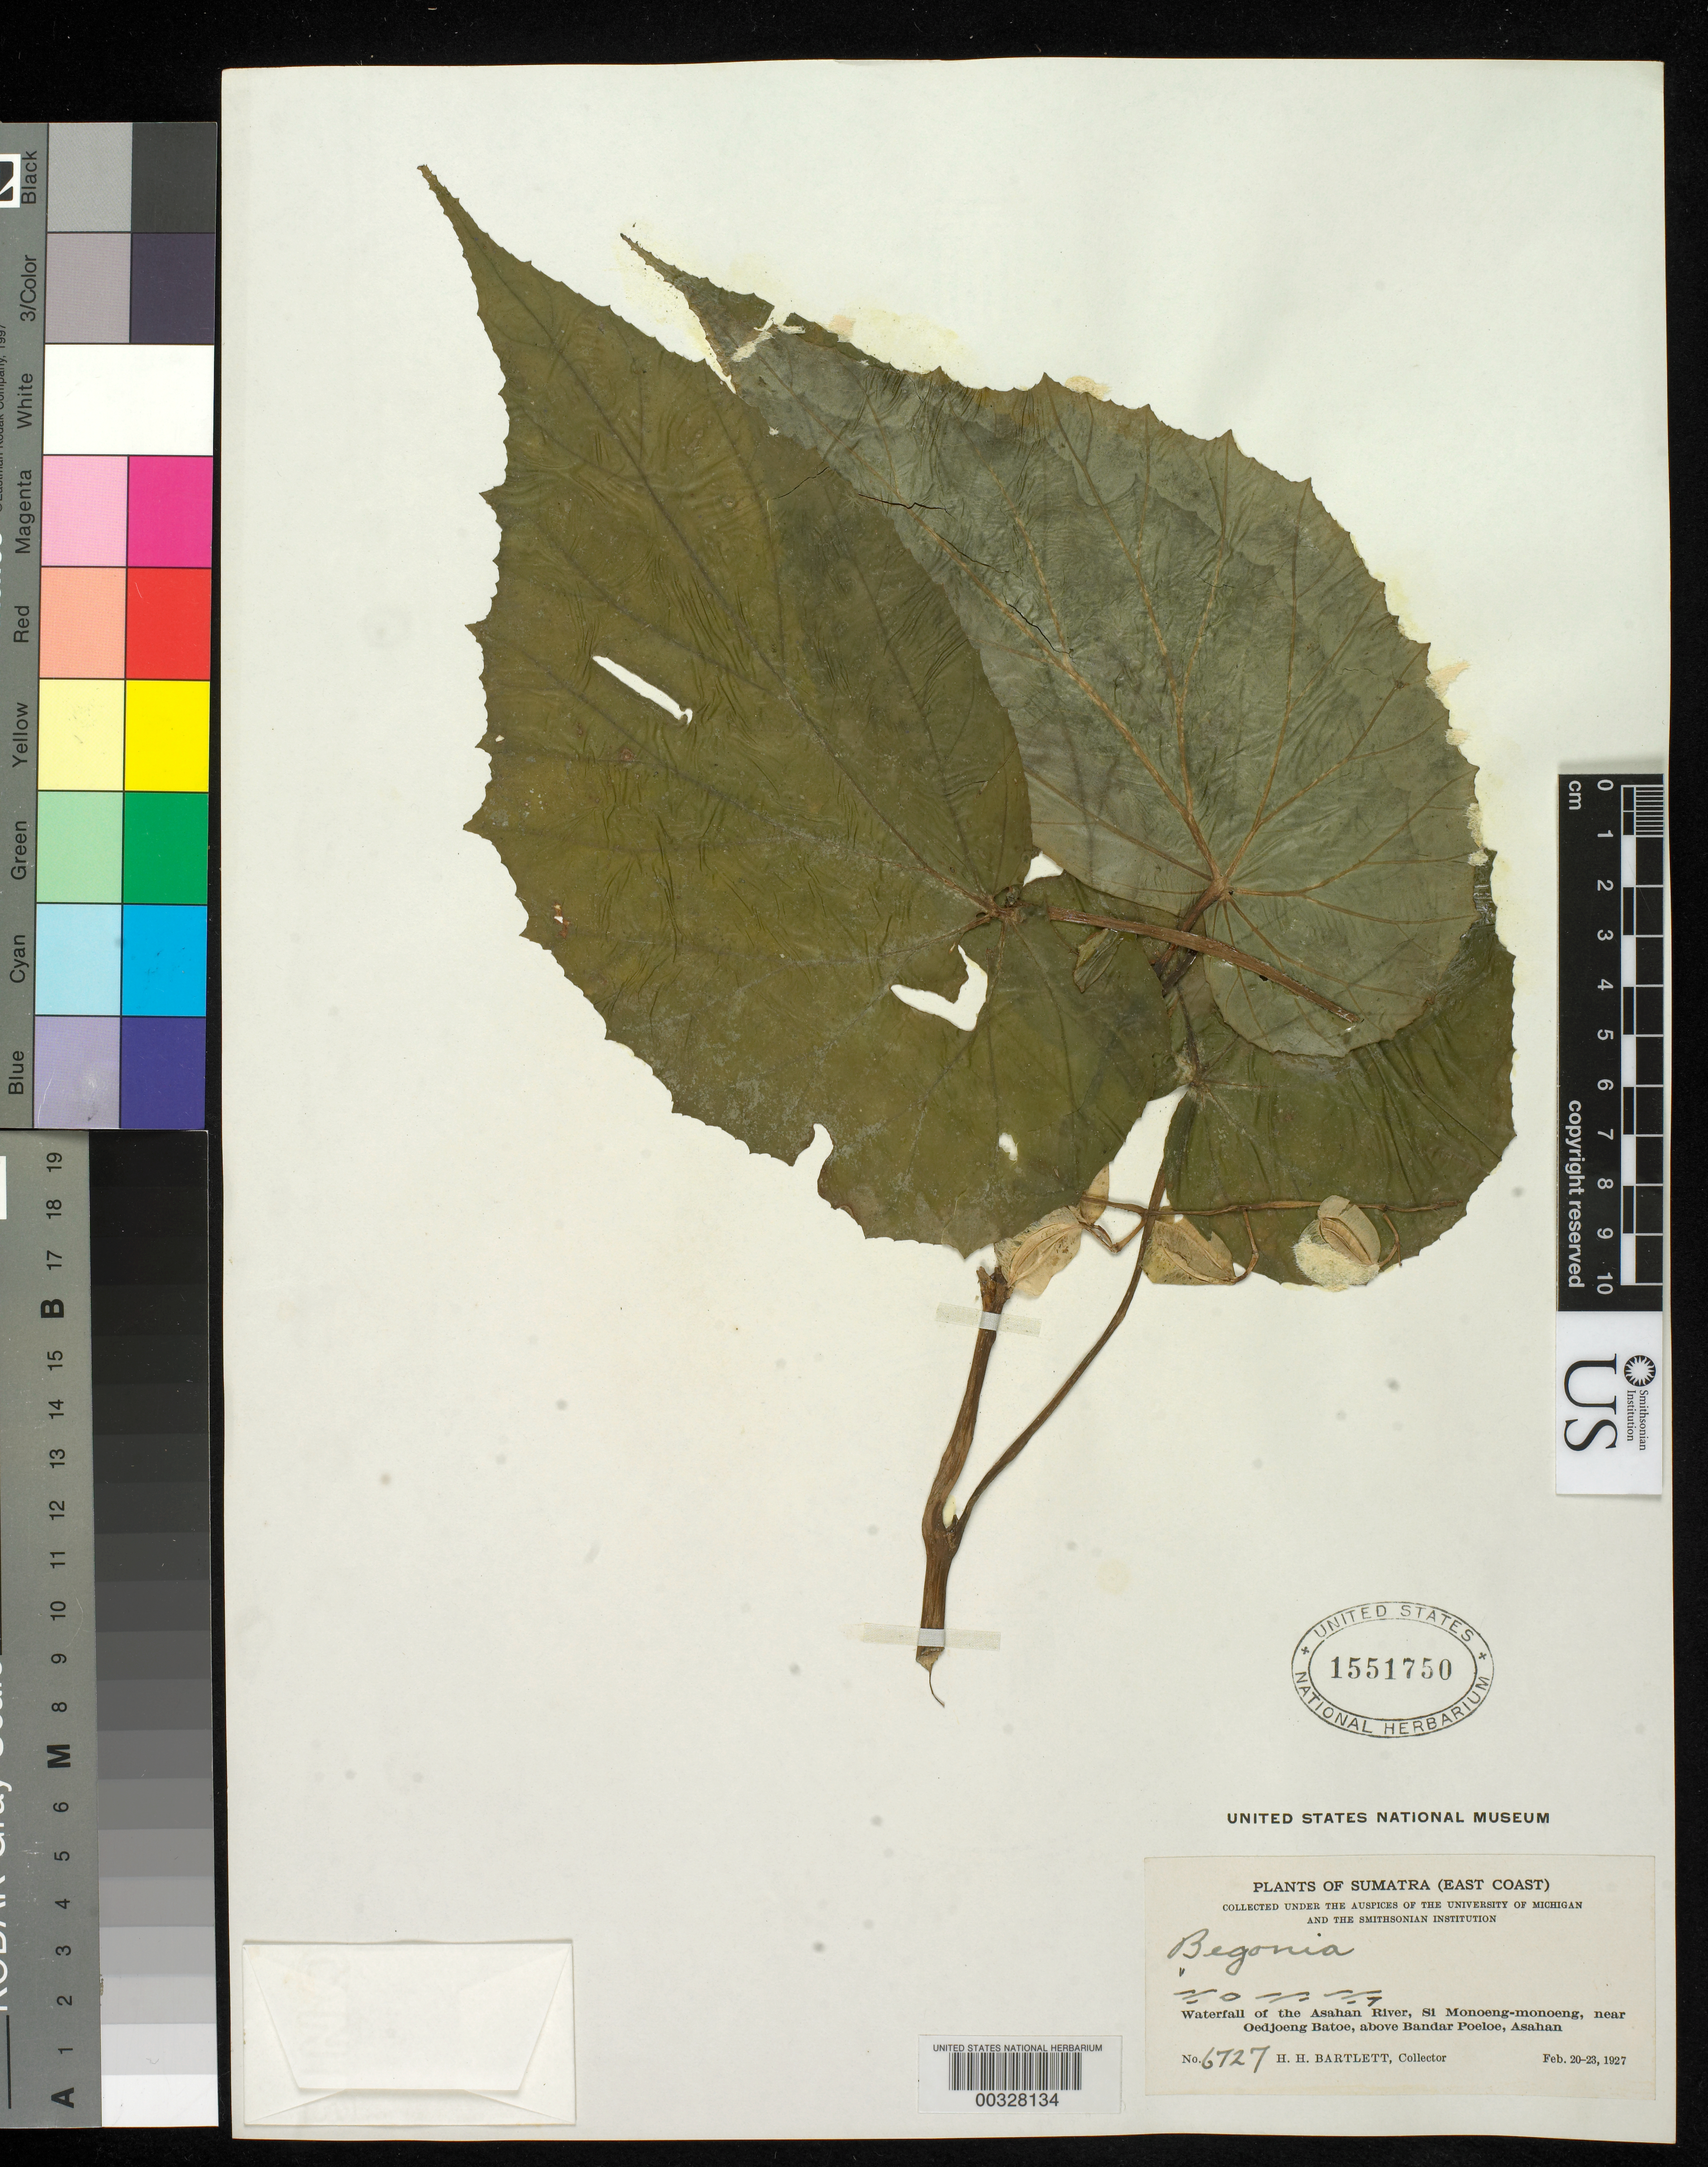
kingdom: Plantae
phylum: Tracheophyta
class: Magnoliopsida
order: Cucurbitales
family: Begoniaceae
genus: Begonia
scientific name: Begonia sp.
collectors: H. H. Bartlett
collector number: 6727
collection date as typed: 20 Feb 1927 to 23 Feb 1927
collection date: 1927-02-20/1927-02-23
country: Indonesia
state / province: Sumatra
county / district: Sumatera Utara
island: Sumatra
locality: Waterfall of Asahan River, Si Monoeng-monoeng, near Oedjoeng Batoe, above Bandar Poeloe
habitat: waterfall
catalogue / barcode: US 1551750